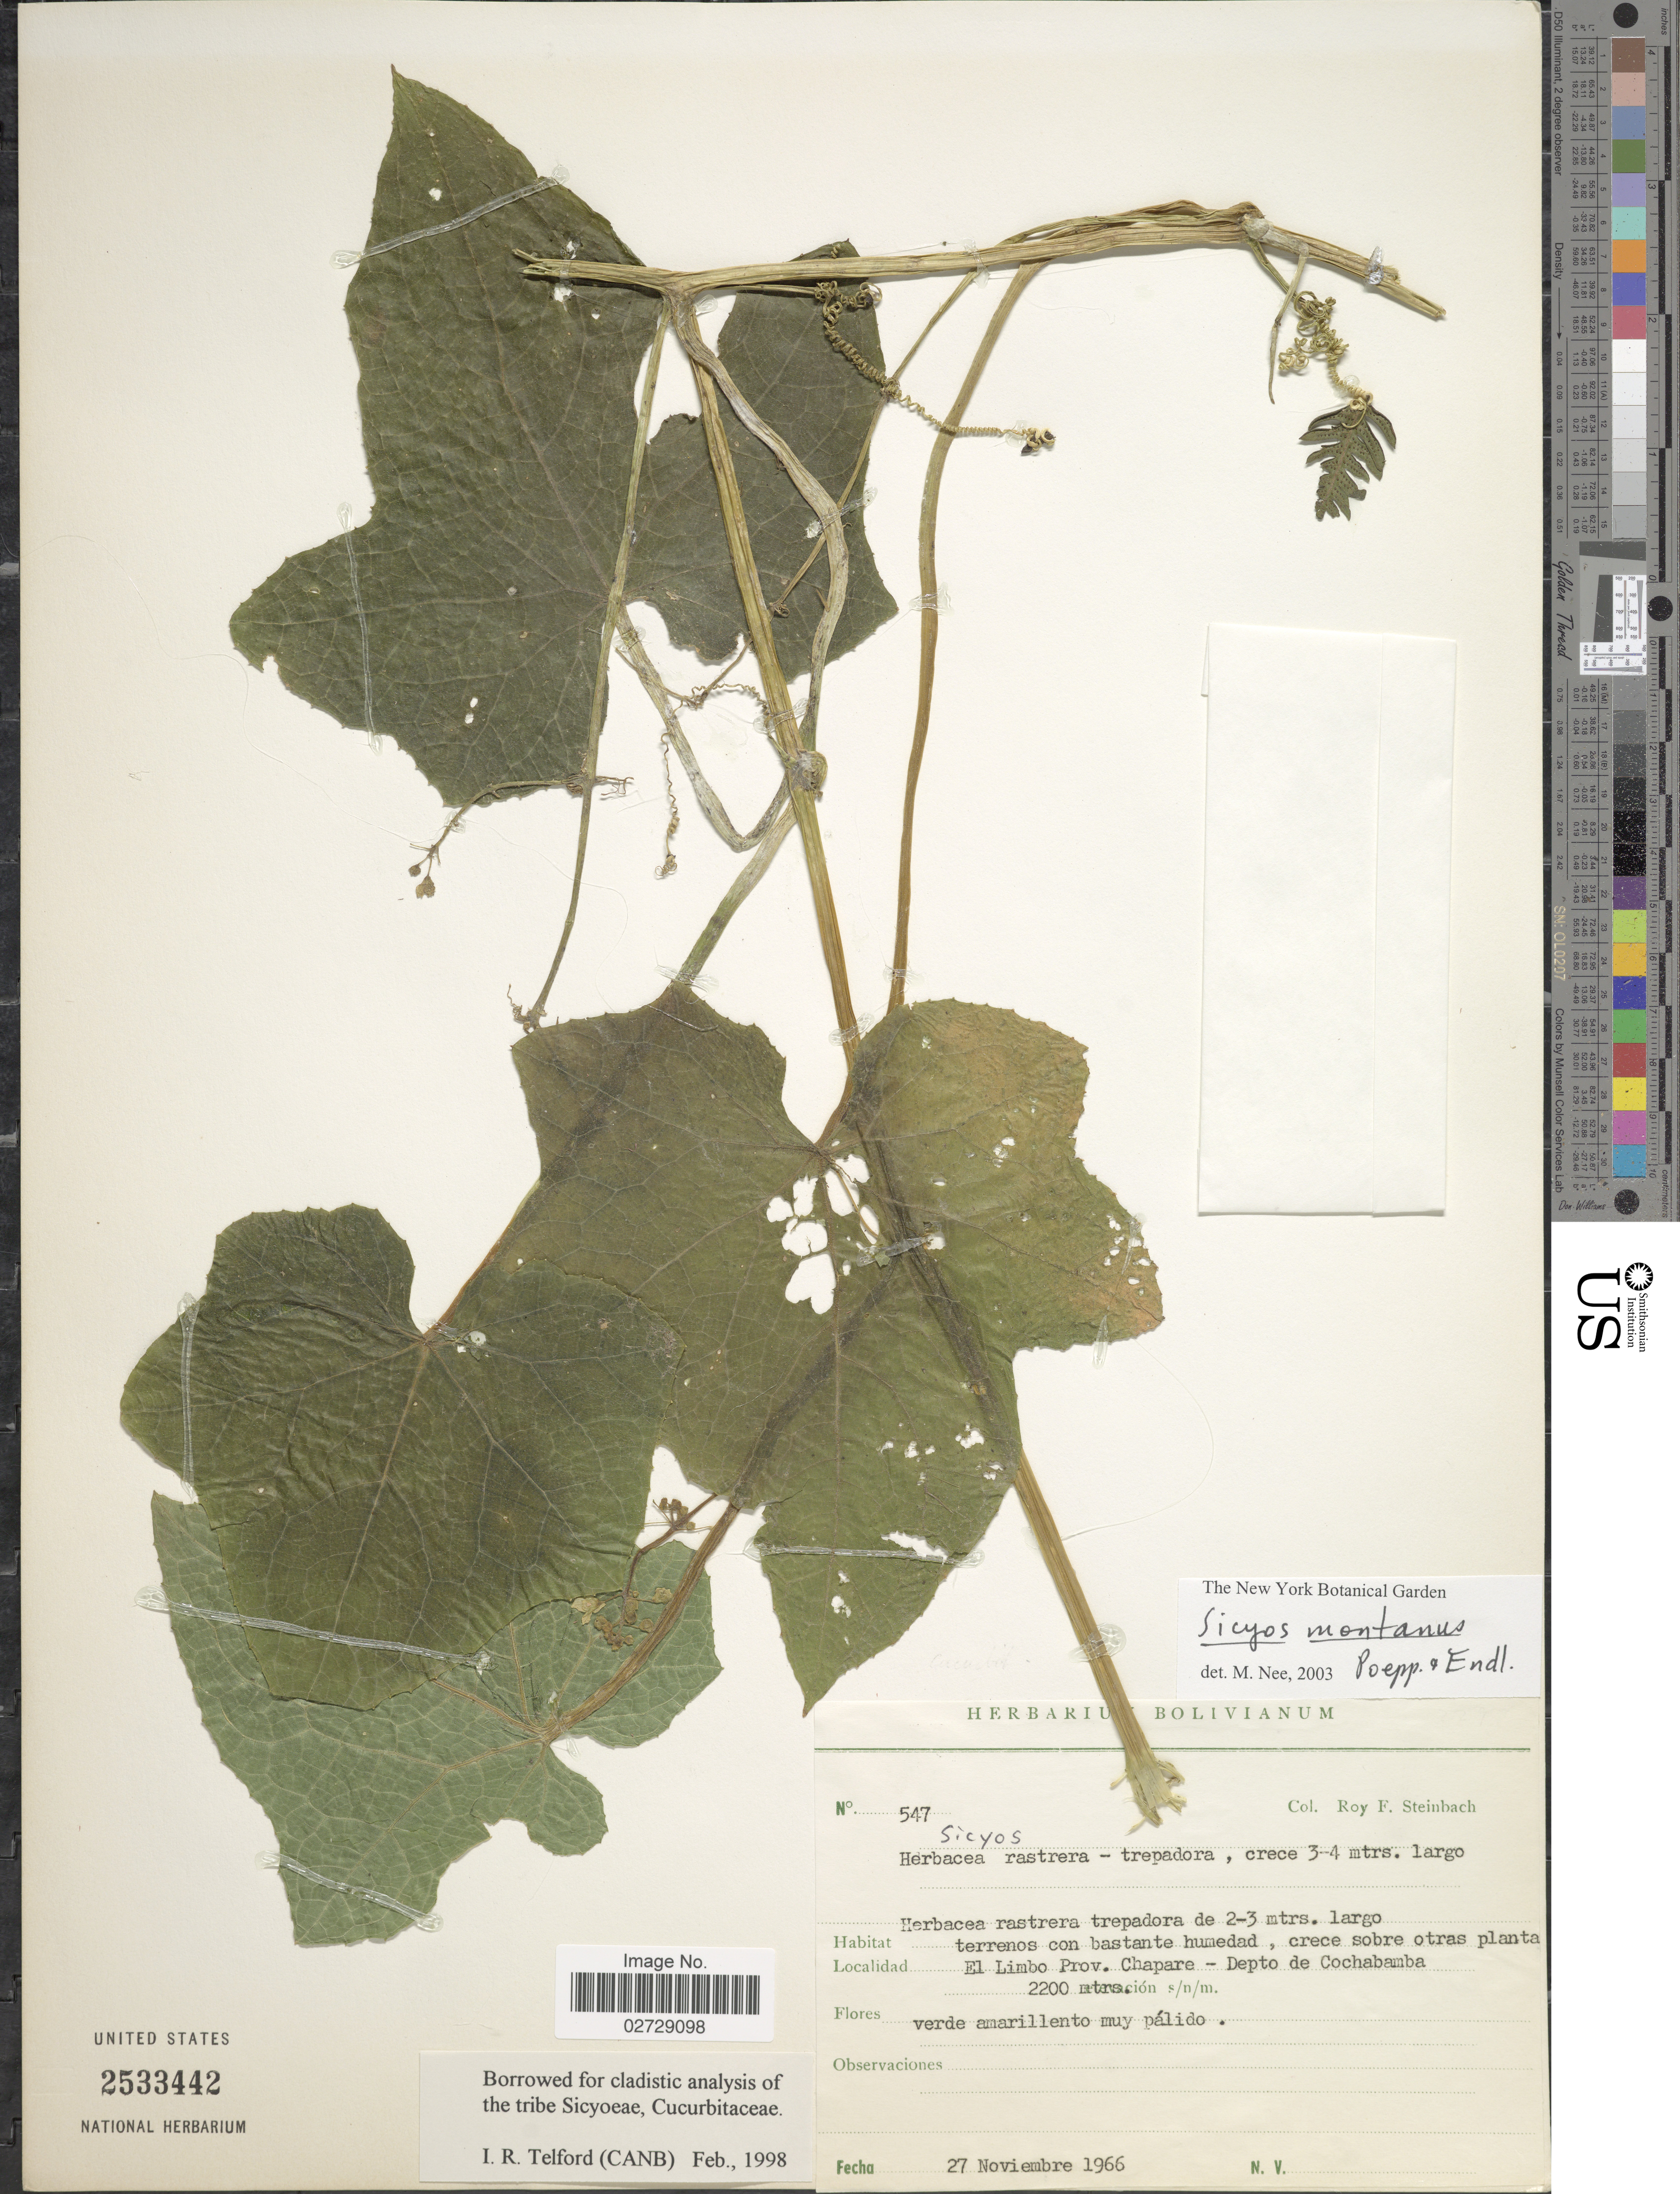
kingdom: Plantae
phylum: Tracheophyta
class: Magnoliopsida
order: Cucurbitales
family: Cucurbitaceae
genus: Sicyos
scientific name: Sicyos montanus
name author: Poepp. & Endl.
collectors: R. F. Steinbach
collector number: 547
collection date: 1966-11-27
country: Bolivia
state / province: Cochabamba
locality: El Limbo Prov. Chapare - Depto de Cochabamba.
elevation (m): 2200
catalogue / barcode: US 2533442